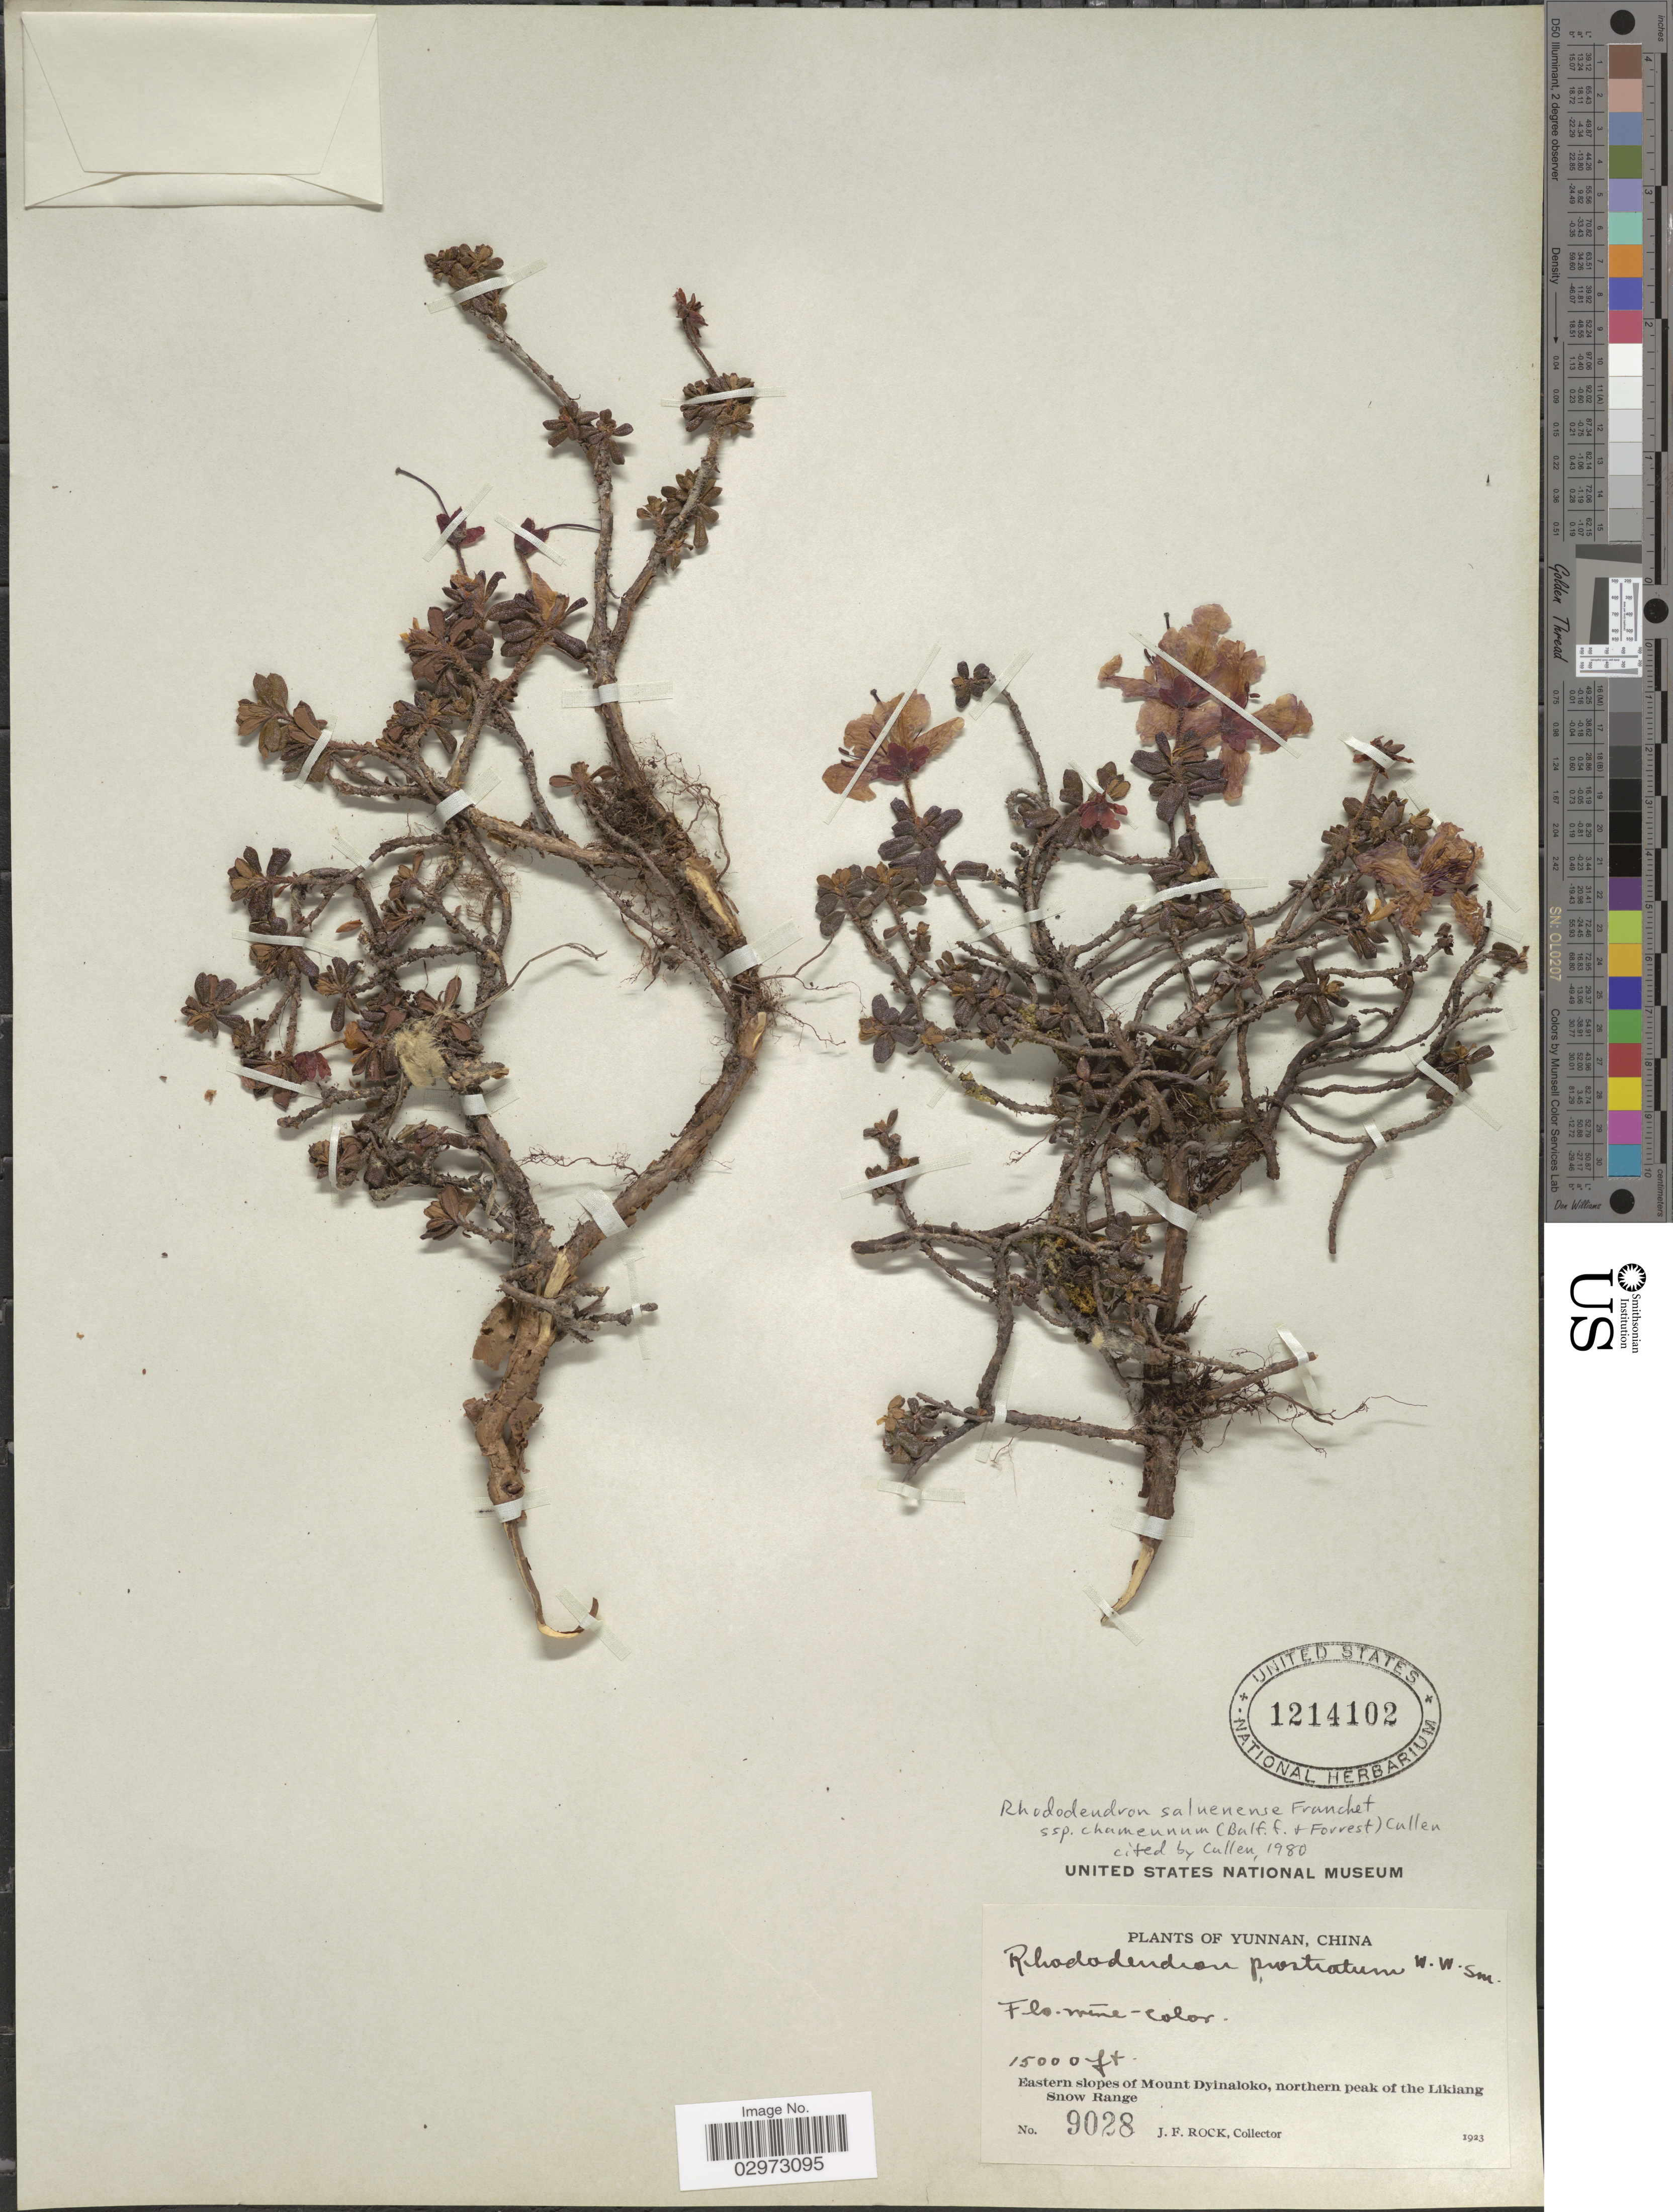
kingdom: Plantae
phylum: Tracheophyta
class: Magnoliopsida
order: Ericales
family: Ericaceae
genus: Rhododendron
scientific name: Rhododendron saluenense subsp. chameunum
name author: (Balf. f. & Forrest) Cullen in Cullen & D.F.Chamb.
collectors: J. Rock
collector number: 9028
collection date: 1923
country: China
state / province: Yunnan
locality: Eastern slopes of Mount Dyinaloko, northern peak of the Likiang Snow Range.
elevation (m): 4572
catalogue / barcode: US 1214102